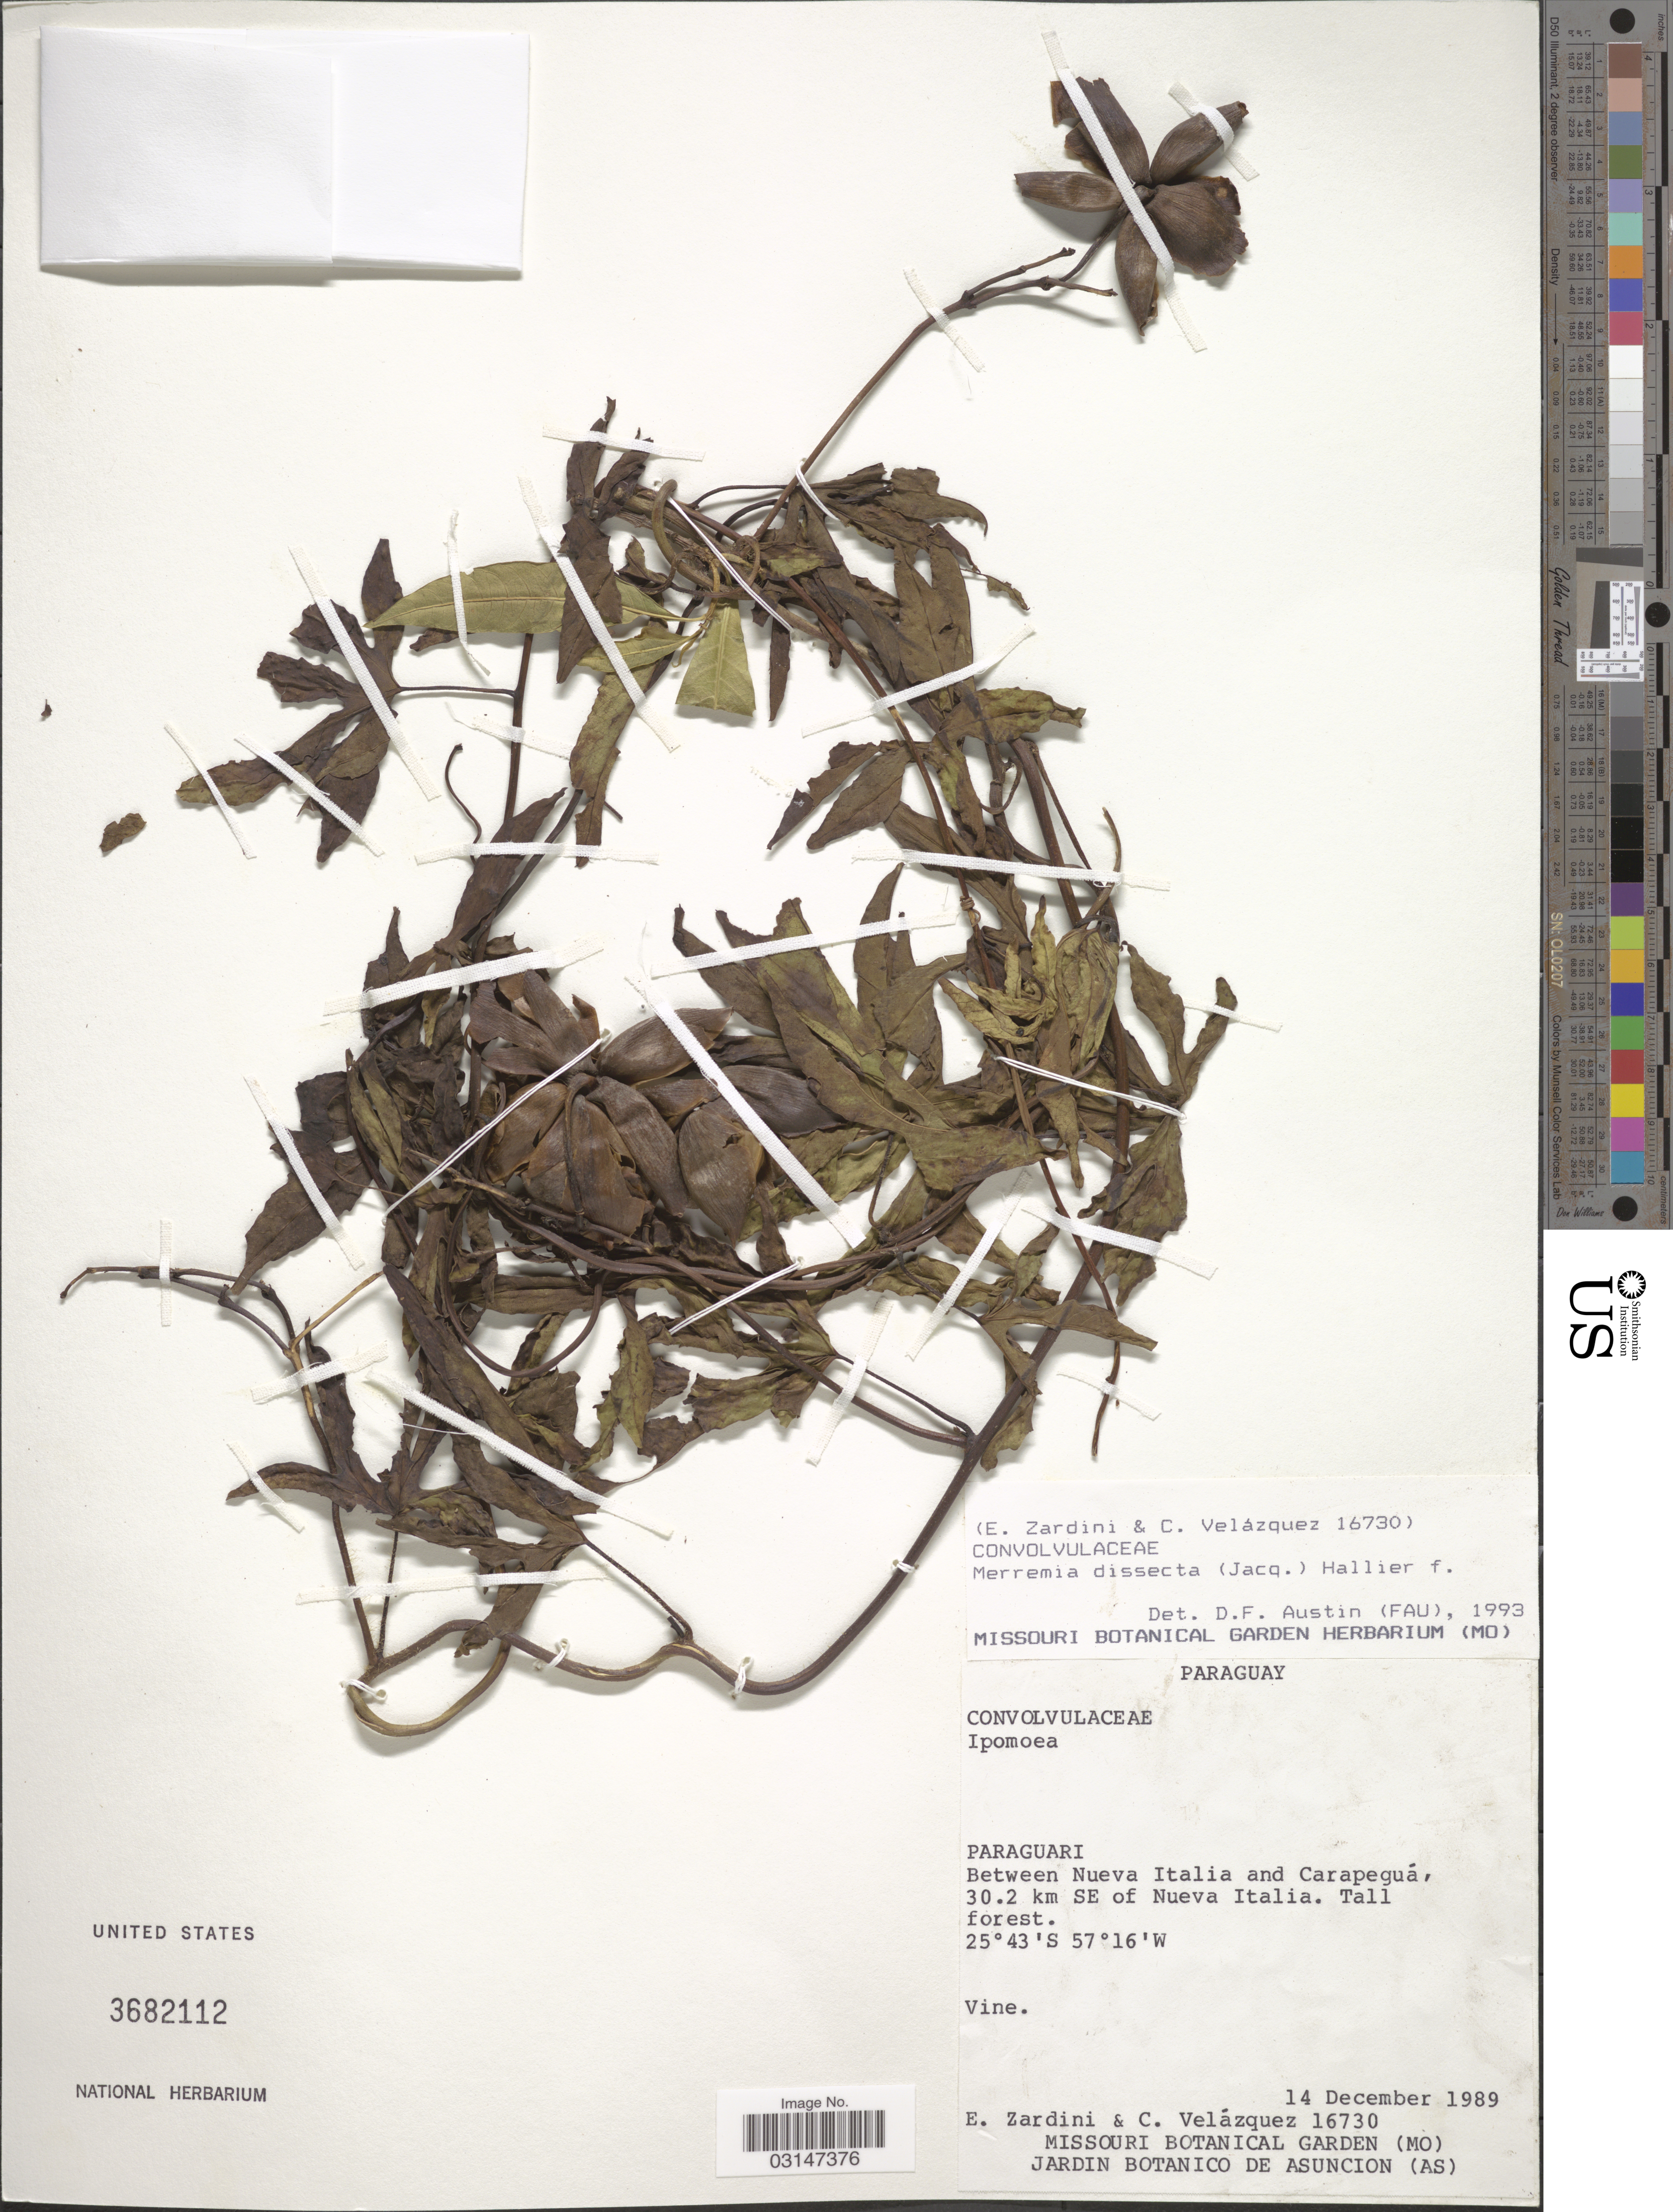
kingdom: Plantae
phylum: Tracheophyta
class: Magnoliopsida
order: Solanales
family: Convolvulaceae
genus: Distimake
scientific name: Distimake dissectus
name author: (Jacq.) A. R. Simões & Staples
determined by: Strong, Mark T., (BOT), Smithsonian Institution - National Museum of Natural History (UNITED STATES)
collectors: E. Zardini & C. Velázquez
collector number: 16730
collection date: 1989-12-14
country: Paraguay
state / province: Paraguari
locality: Between Nueva Italia and Carapegúa, 30.2 km SE of Nueva Italia.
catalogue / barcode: US 3682112